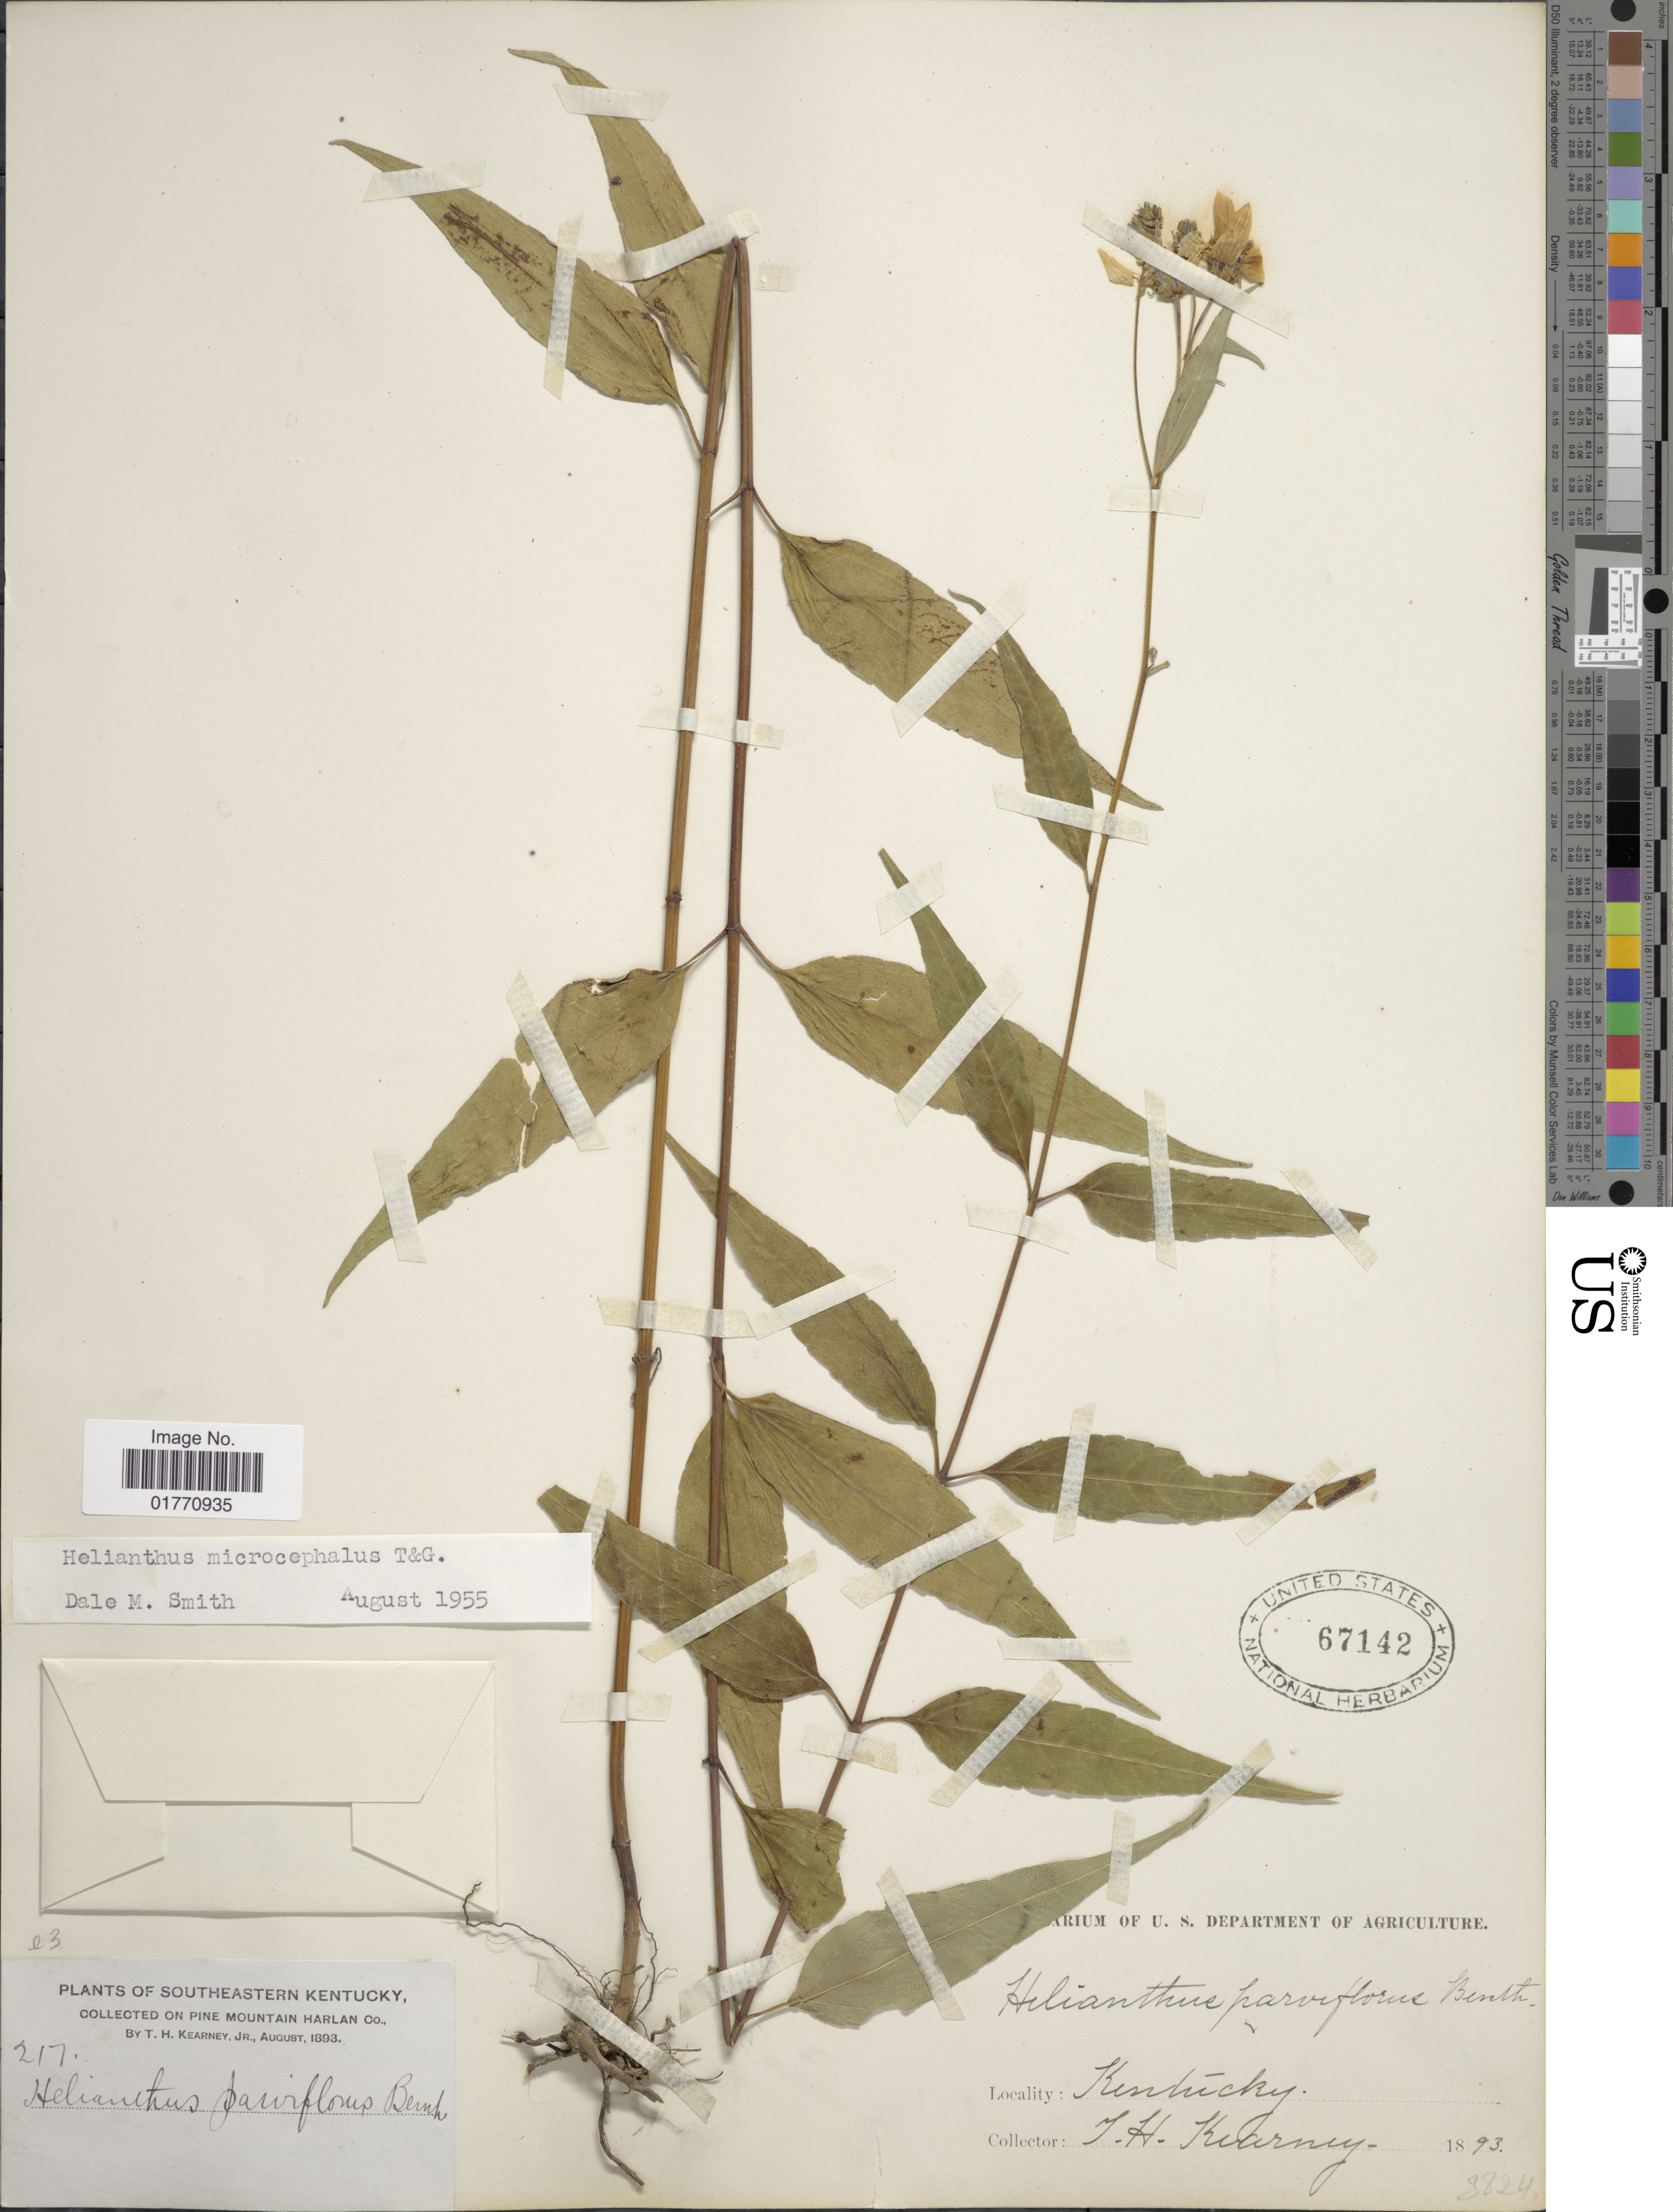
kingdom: Plantae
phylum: Tracheophyta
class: Magnoliopsida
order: Asterales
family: Asteraceae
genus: Helianthus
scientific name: Helianthus microcephalus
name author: Torr. & A. Gray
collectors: T. H. Kearney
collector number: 217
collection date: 1893-08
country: United States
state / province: Kentucky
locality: Southeastern Kentucky, on Pine Mountain Harlan Co.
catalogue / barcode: US 67142